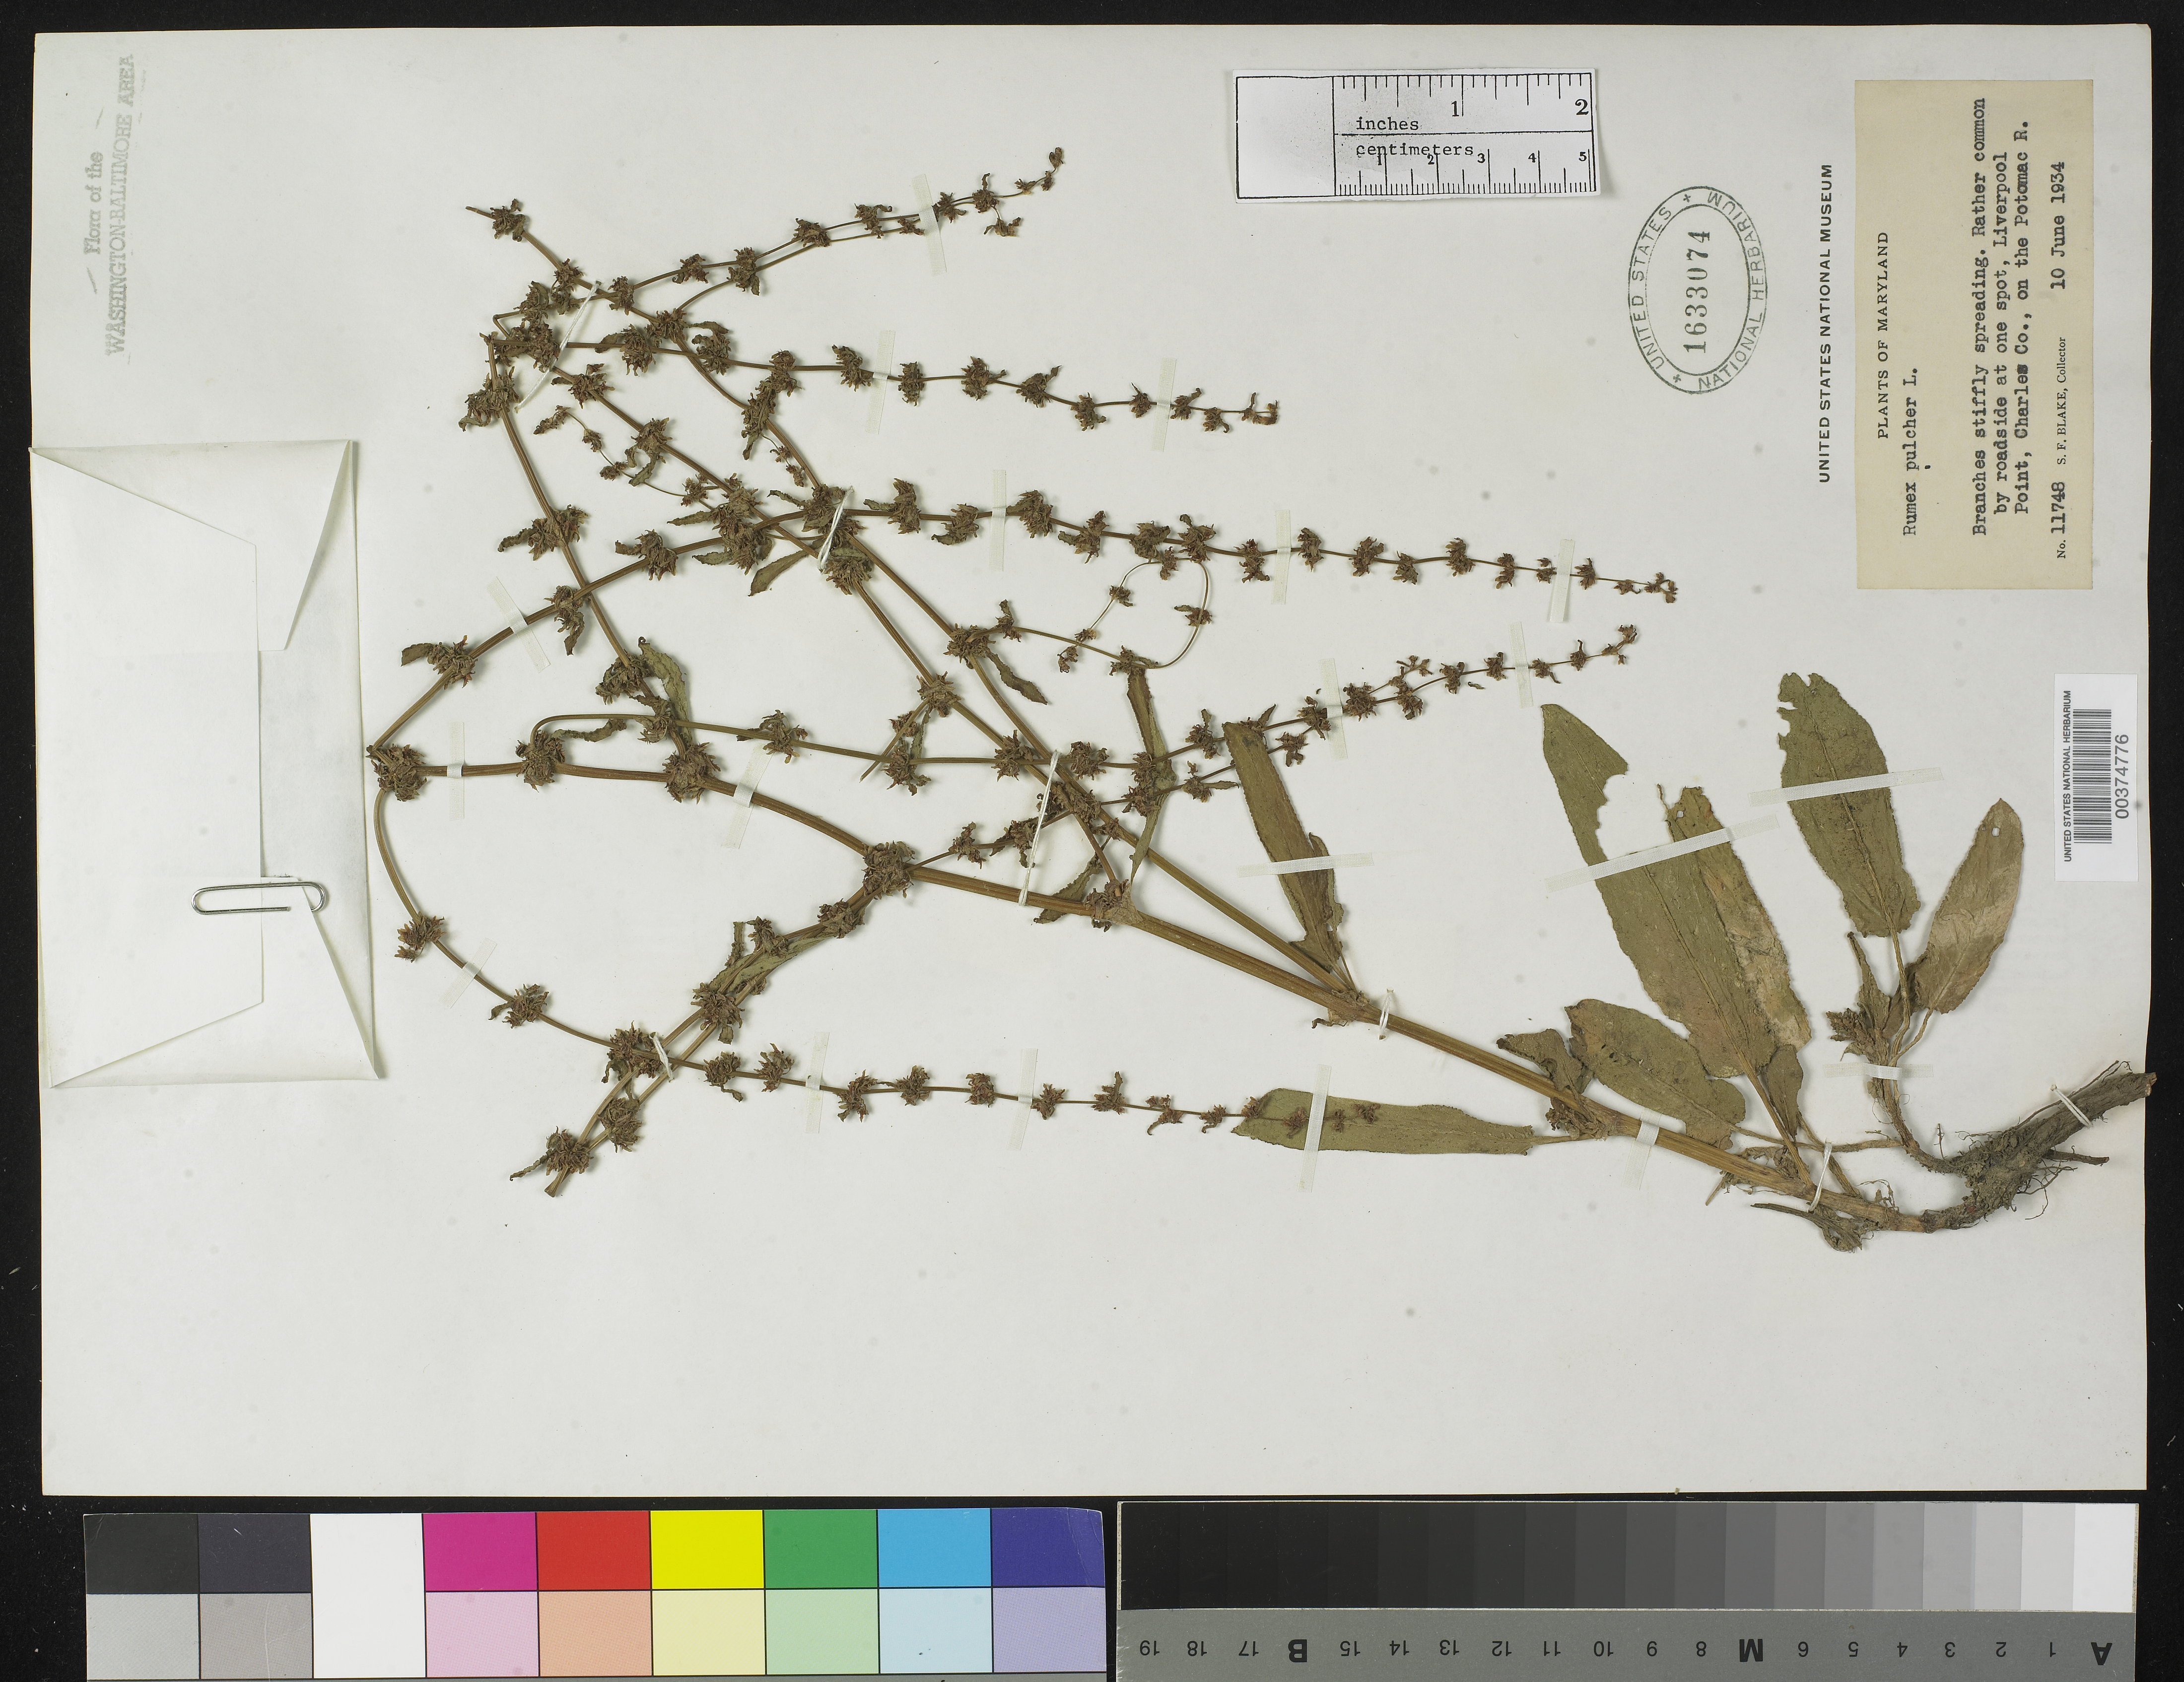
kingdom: Plantae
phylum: Tracheophyta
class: Magnoliopsida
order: Caryophyllales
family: Polygonaceae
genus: Rumex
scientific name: Rumex pulcher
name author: L.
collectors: S. Blake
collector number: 11748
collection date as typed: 10 Jun 1934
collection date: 1934-06-10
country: United States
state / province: Maryland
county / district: Charles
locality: Liverpool Point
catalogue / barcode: US 1633074